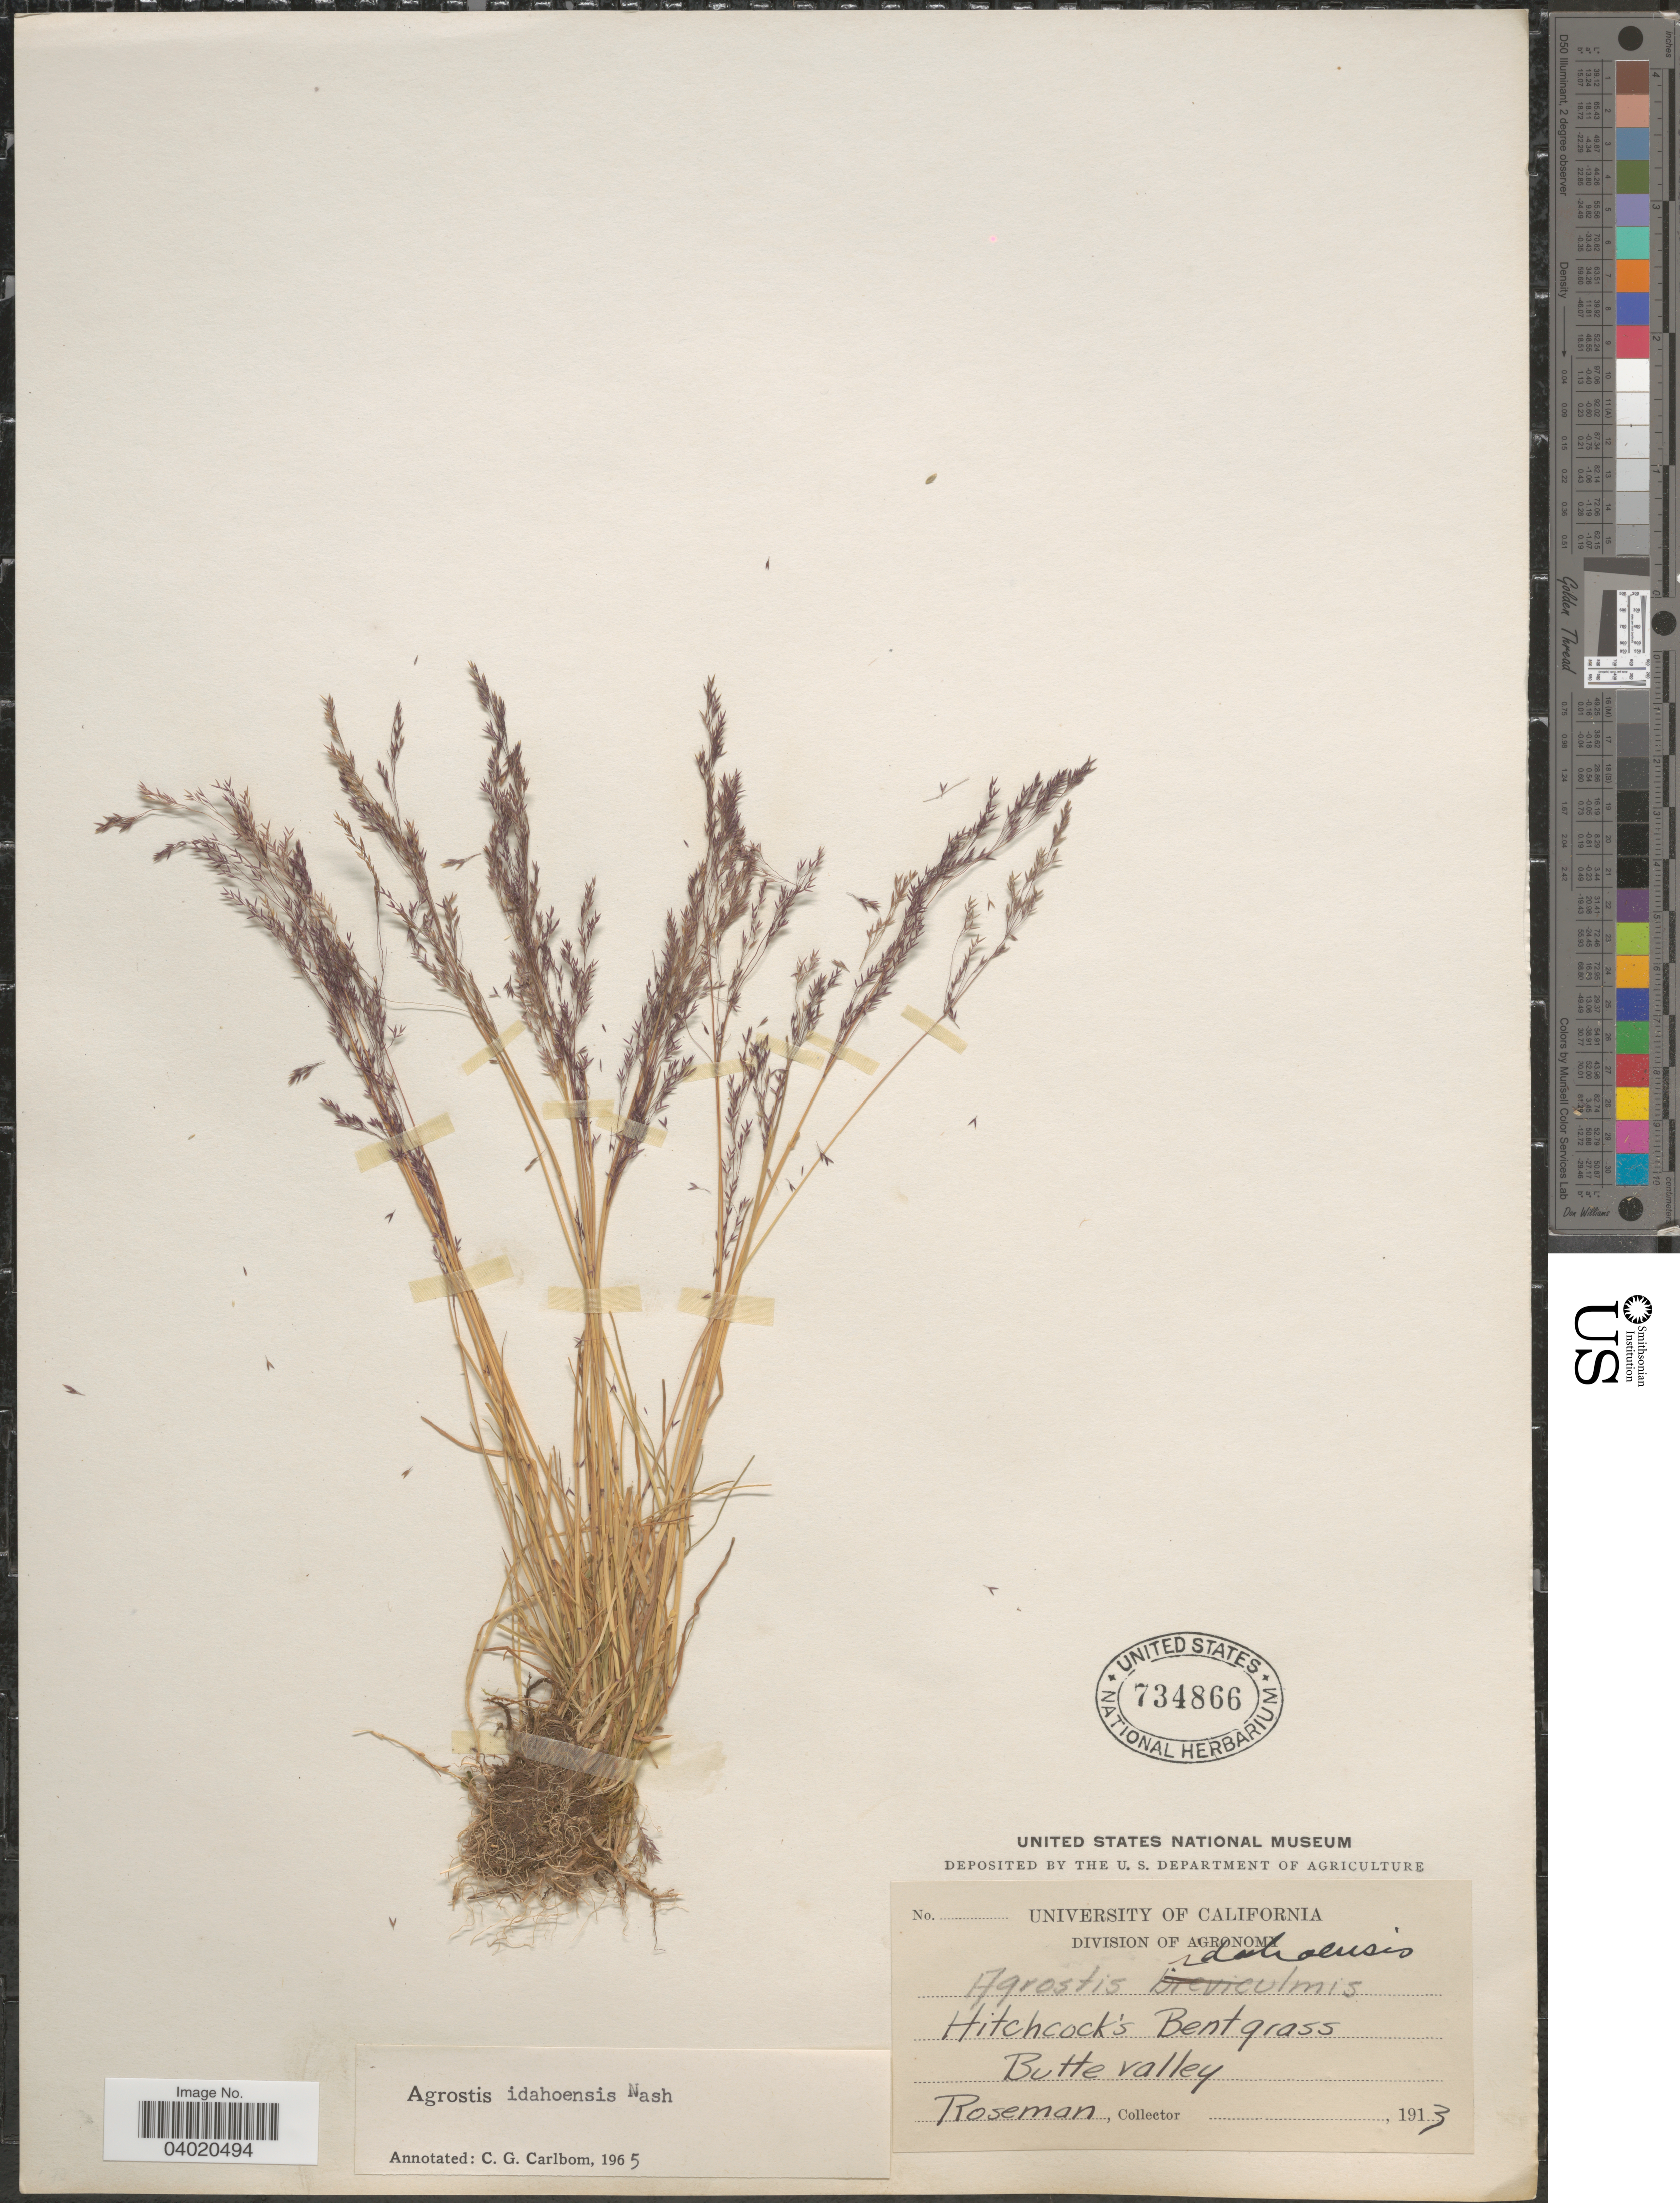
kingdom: Plantae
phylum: Tracheophyta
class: Liliopsida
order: Poales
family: Poaceae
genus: Agrostis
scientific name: Agrostis idahoensis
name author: Nash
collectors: Roseman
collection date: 1913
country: United States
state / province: California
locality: Hitchcock's Bentgrass. Butte valley.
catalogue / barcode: US 734866